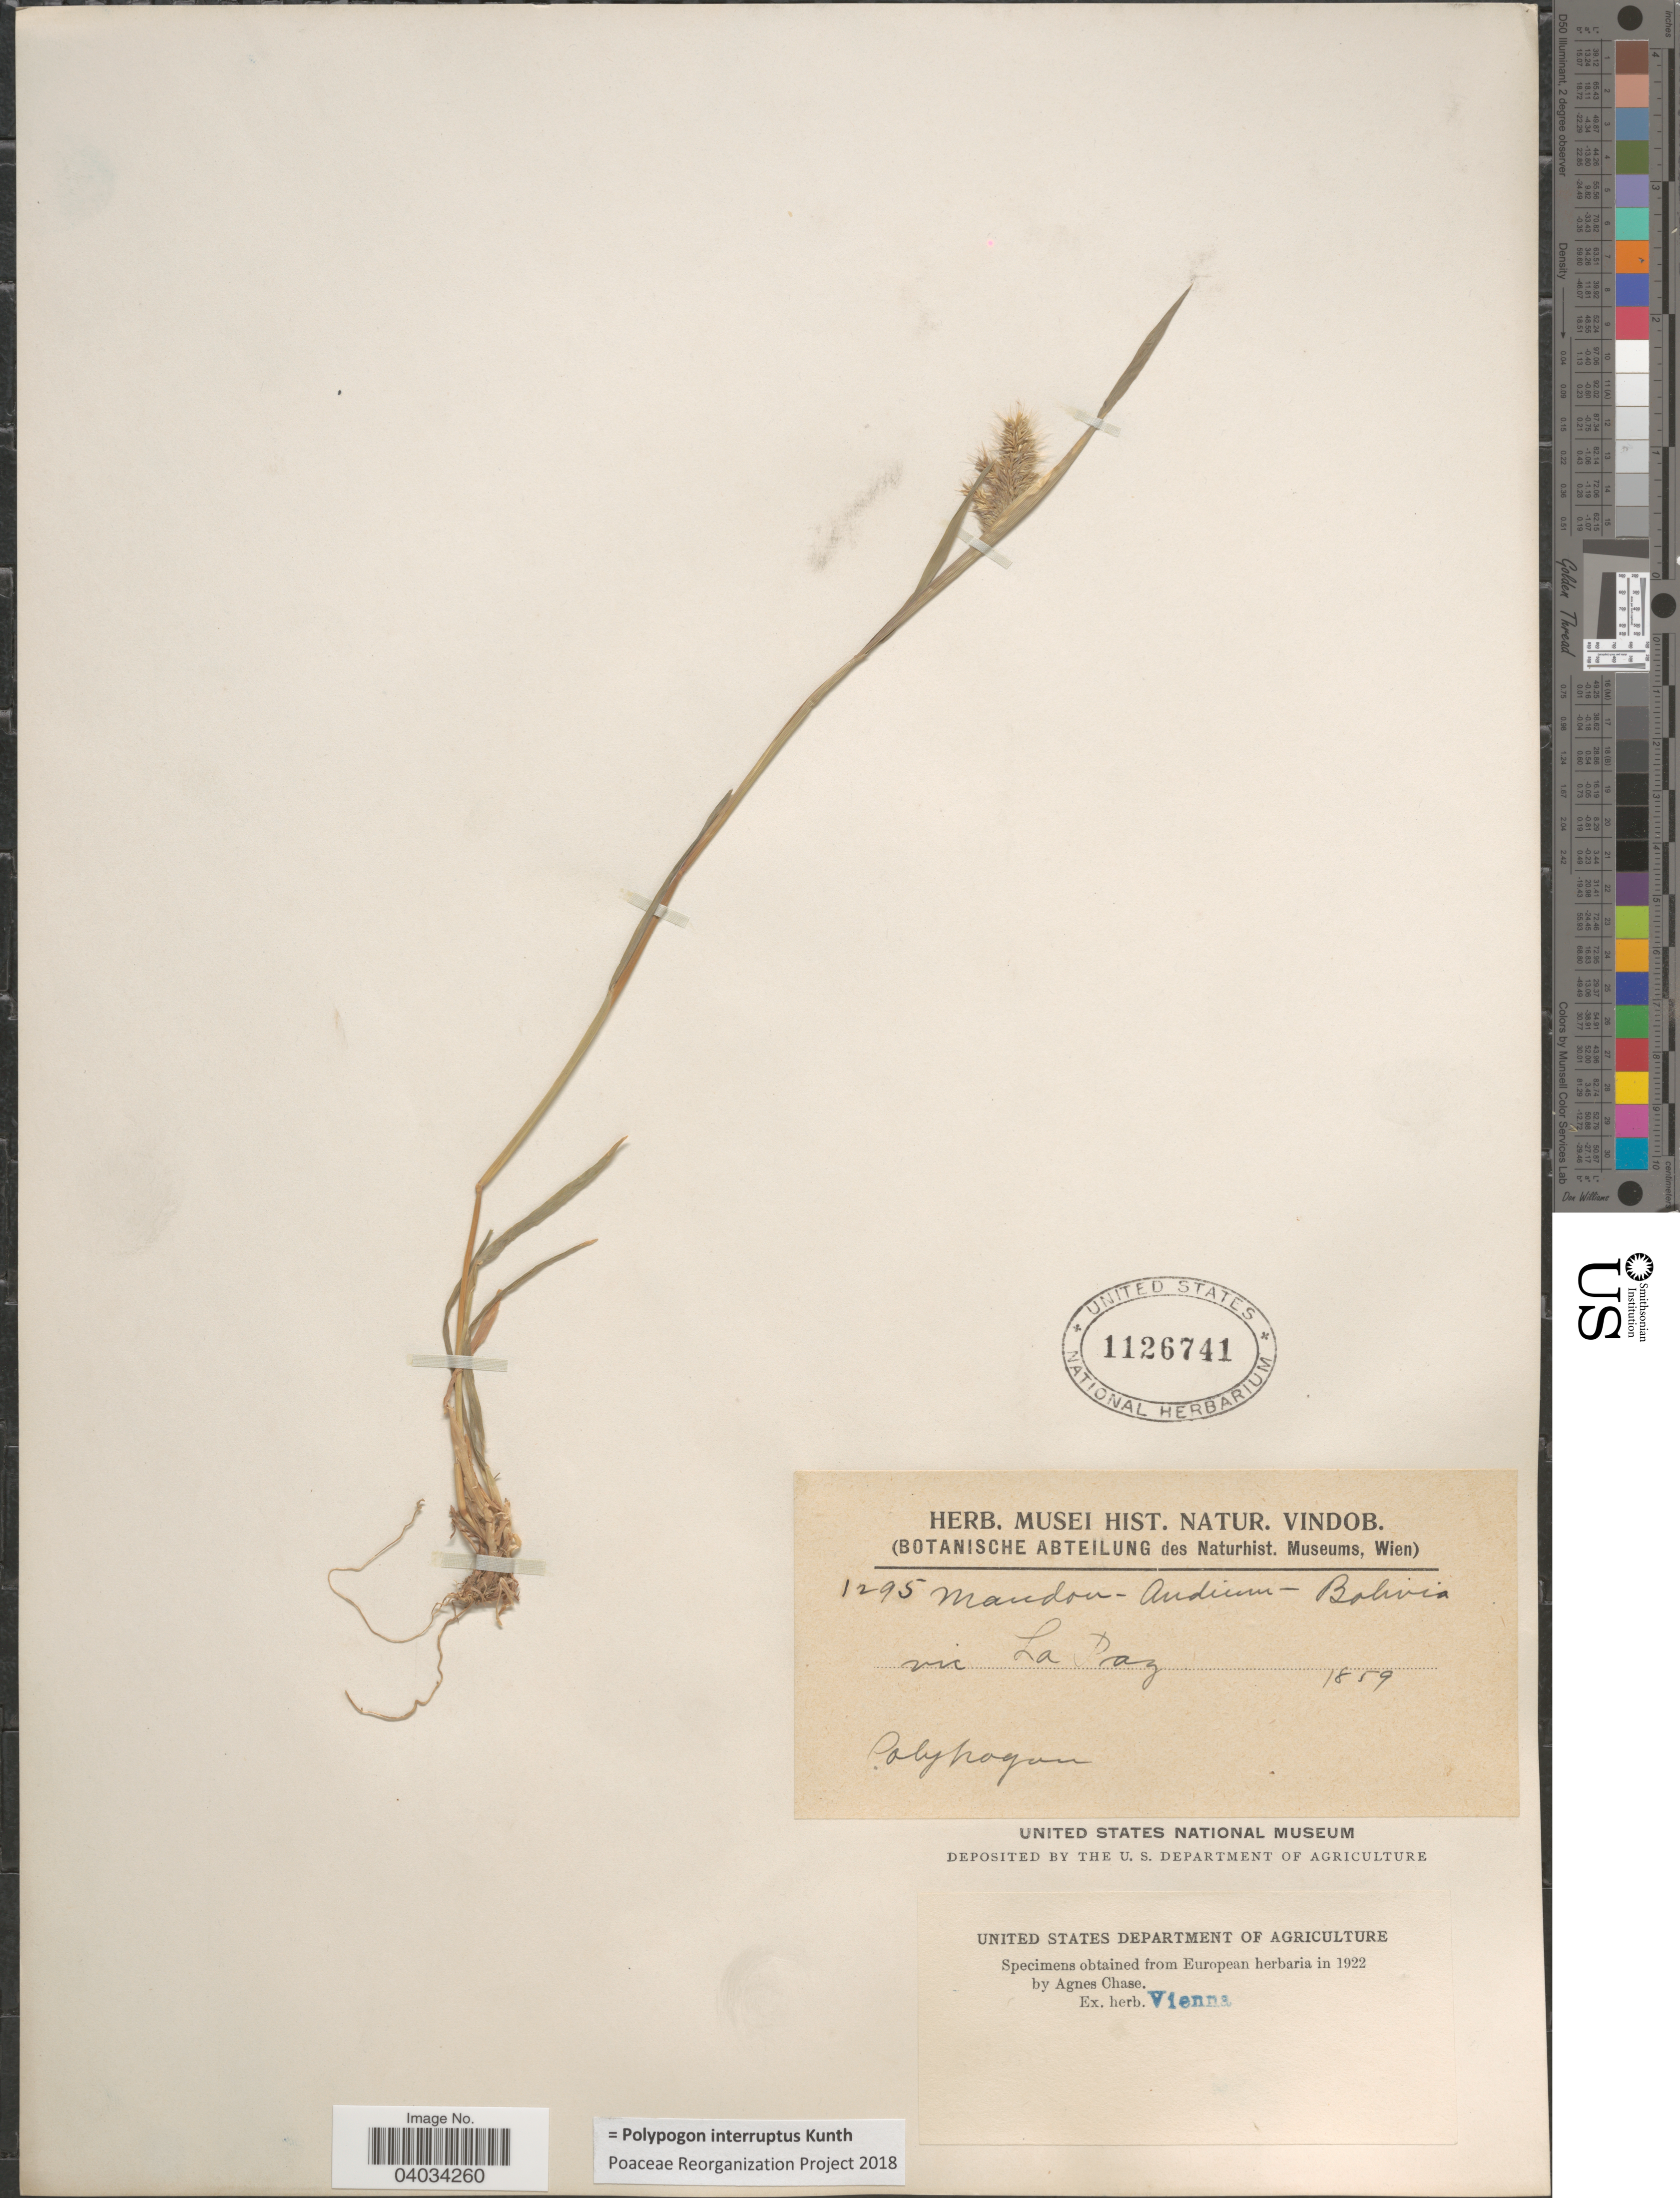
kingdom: Plantae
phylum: Tracheophyta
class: Liliopsida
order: Poales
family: Poaceae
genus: Polypogon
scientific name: Polypogon interruptus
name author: Kunth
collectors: ex herb. Musei Hist. Natur. Vindob.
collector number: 1295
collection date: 1859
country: Bolivia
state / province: La Paz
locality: Mandon-Andium. Vic La Paz.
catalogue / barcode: US 1126741